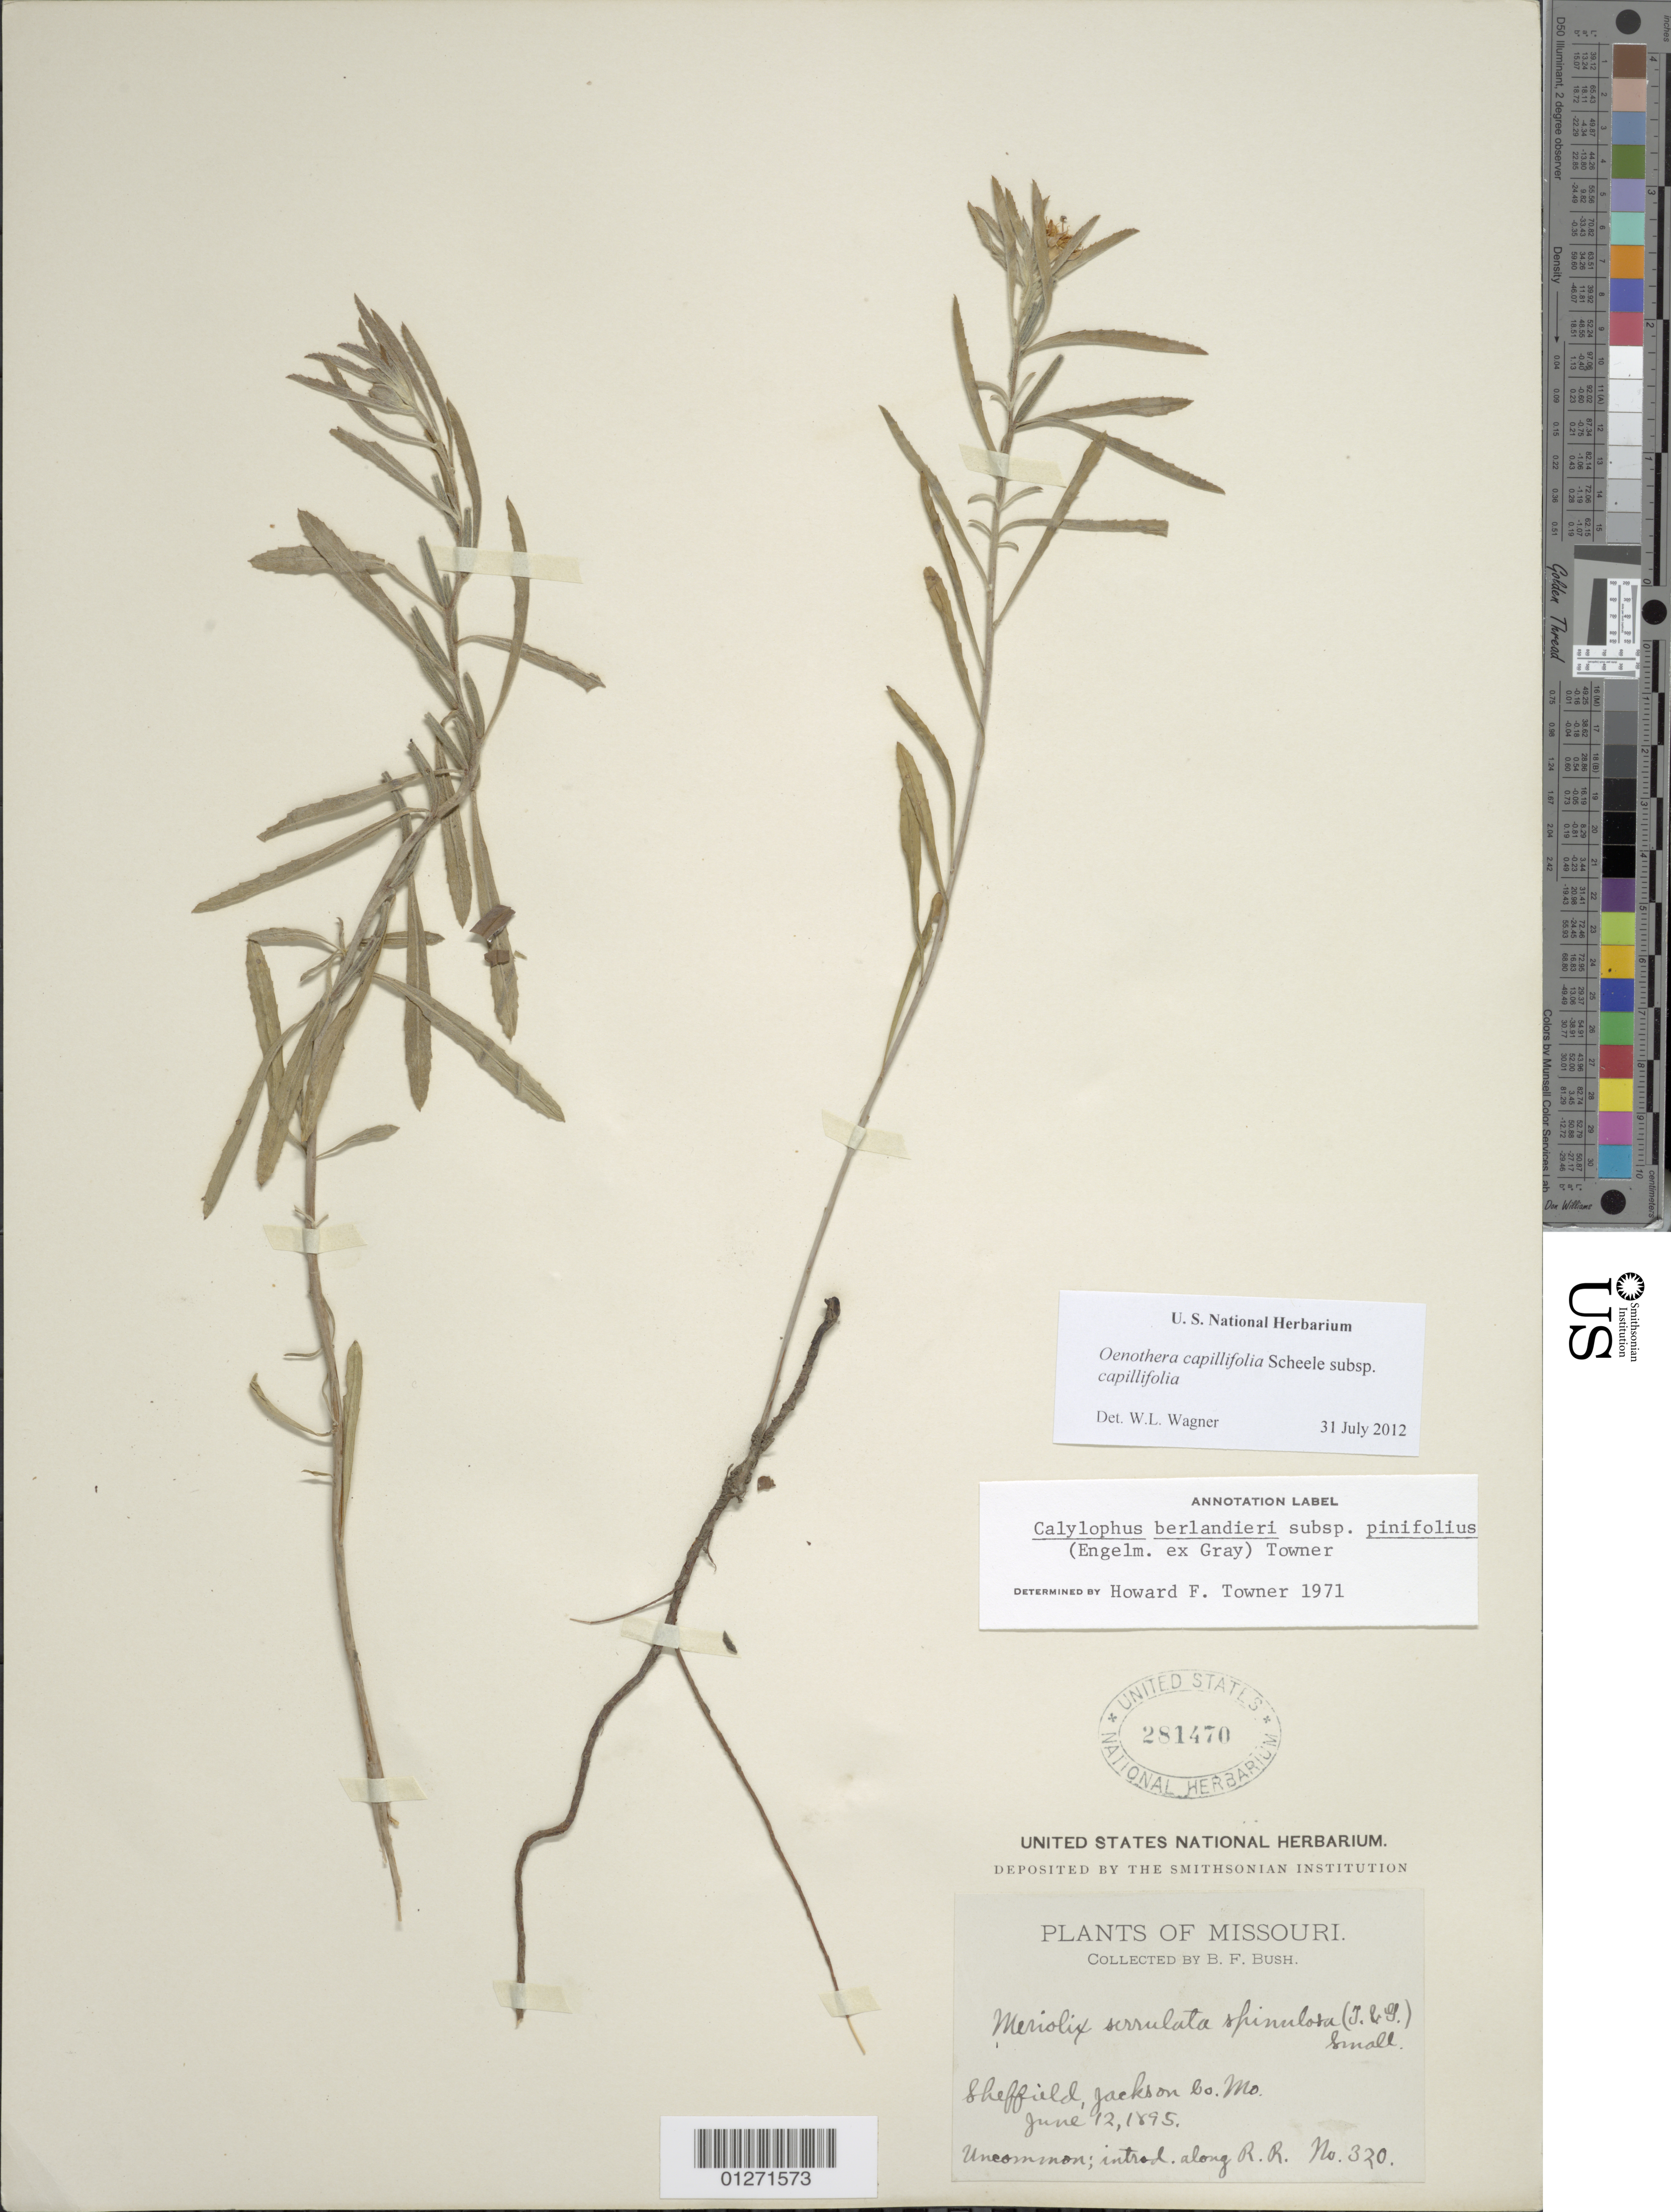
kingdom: Plantae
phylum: Tracheophyta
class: Magnoliopsida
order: Myrtales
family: Onagraceae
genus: Oenothera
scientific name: Oenothera capillifolia subsp. capillifolia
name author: Scheele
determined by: Wagner, W. L., (BOT), Smithsonian Institution - National Museum of Natural History (UNITED STATES)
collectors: B. F. Bush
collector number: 320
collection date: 1895-06-12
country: United States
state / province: Missouri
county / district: Jackson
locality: Sheffield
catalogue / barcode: US 281470